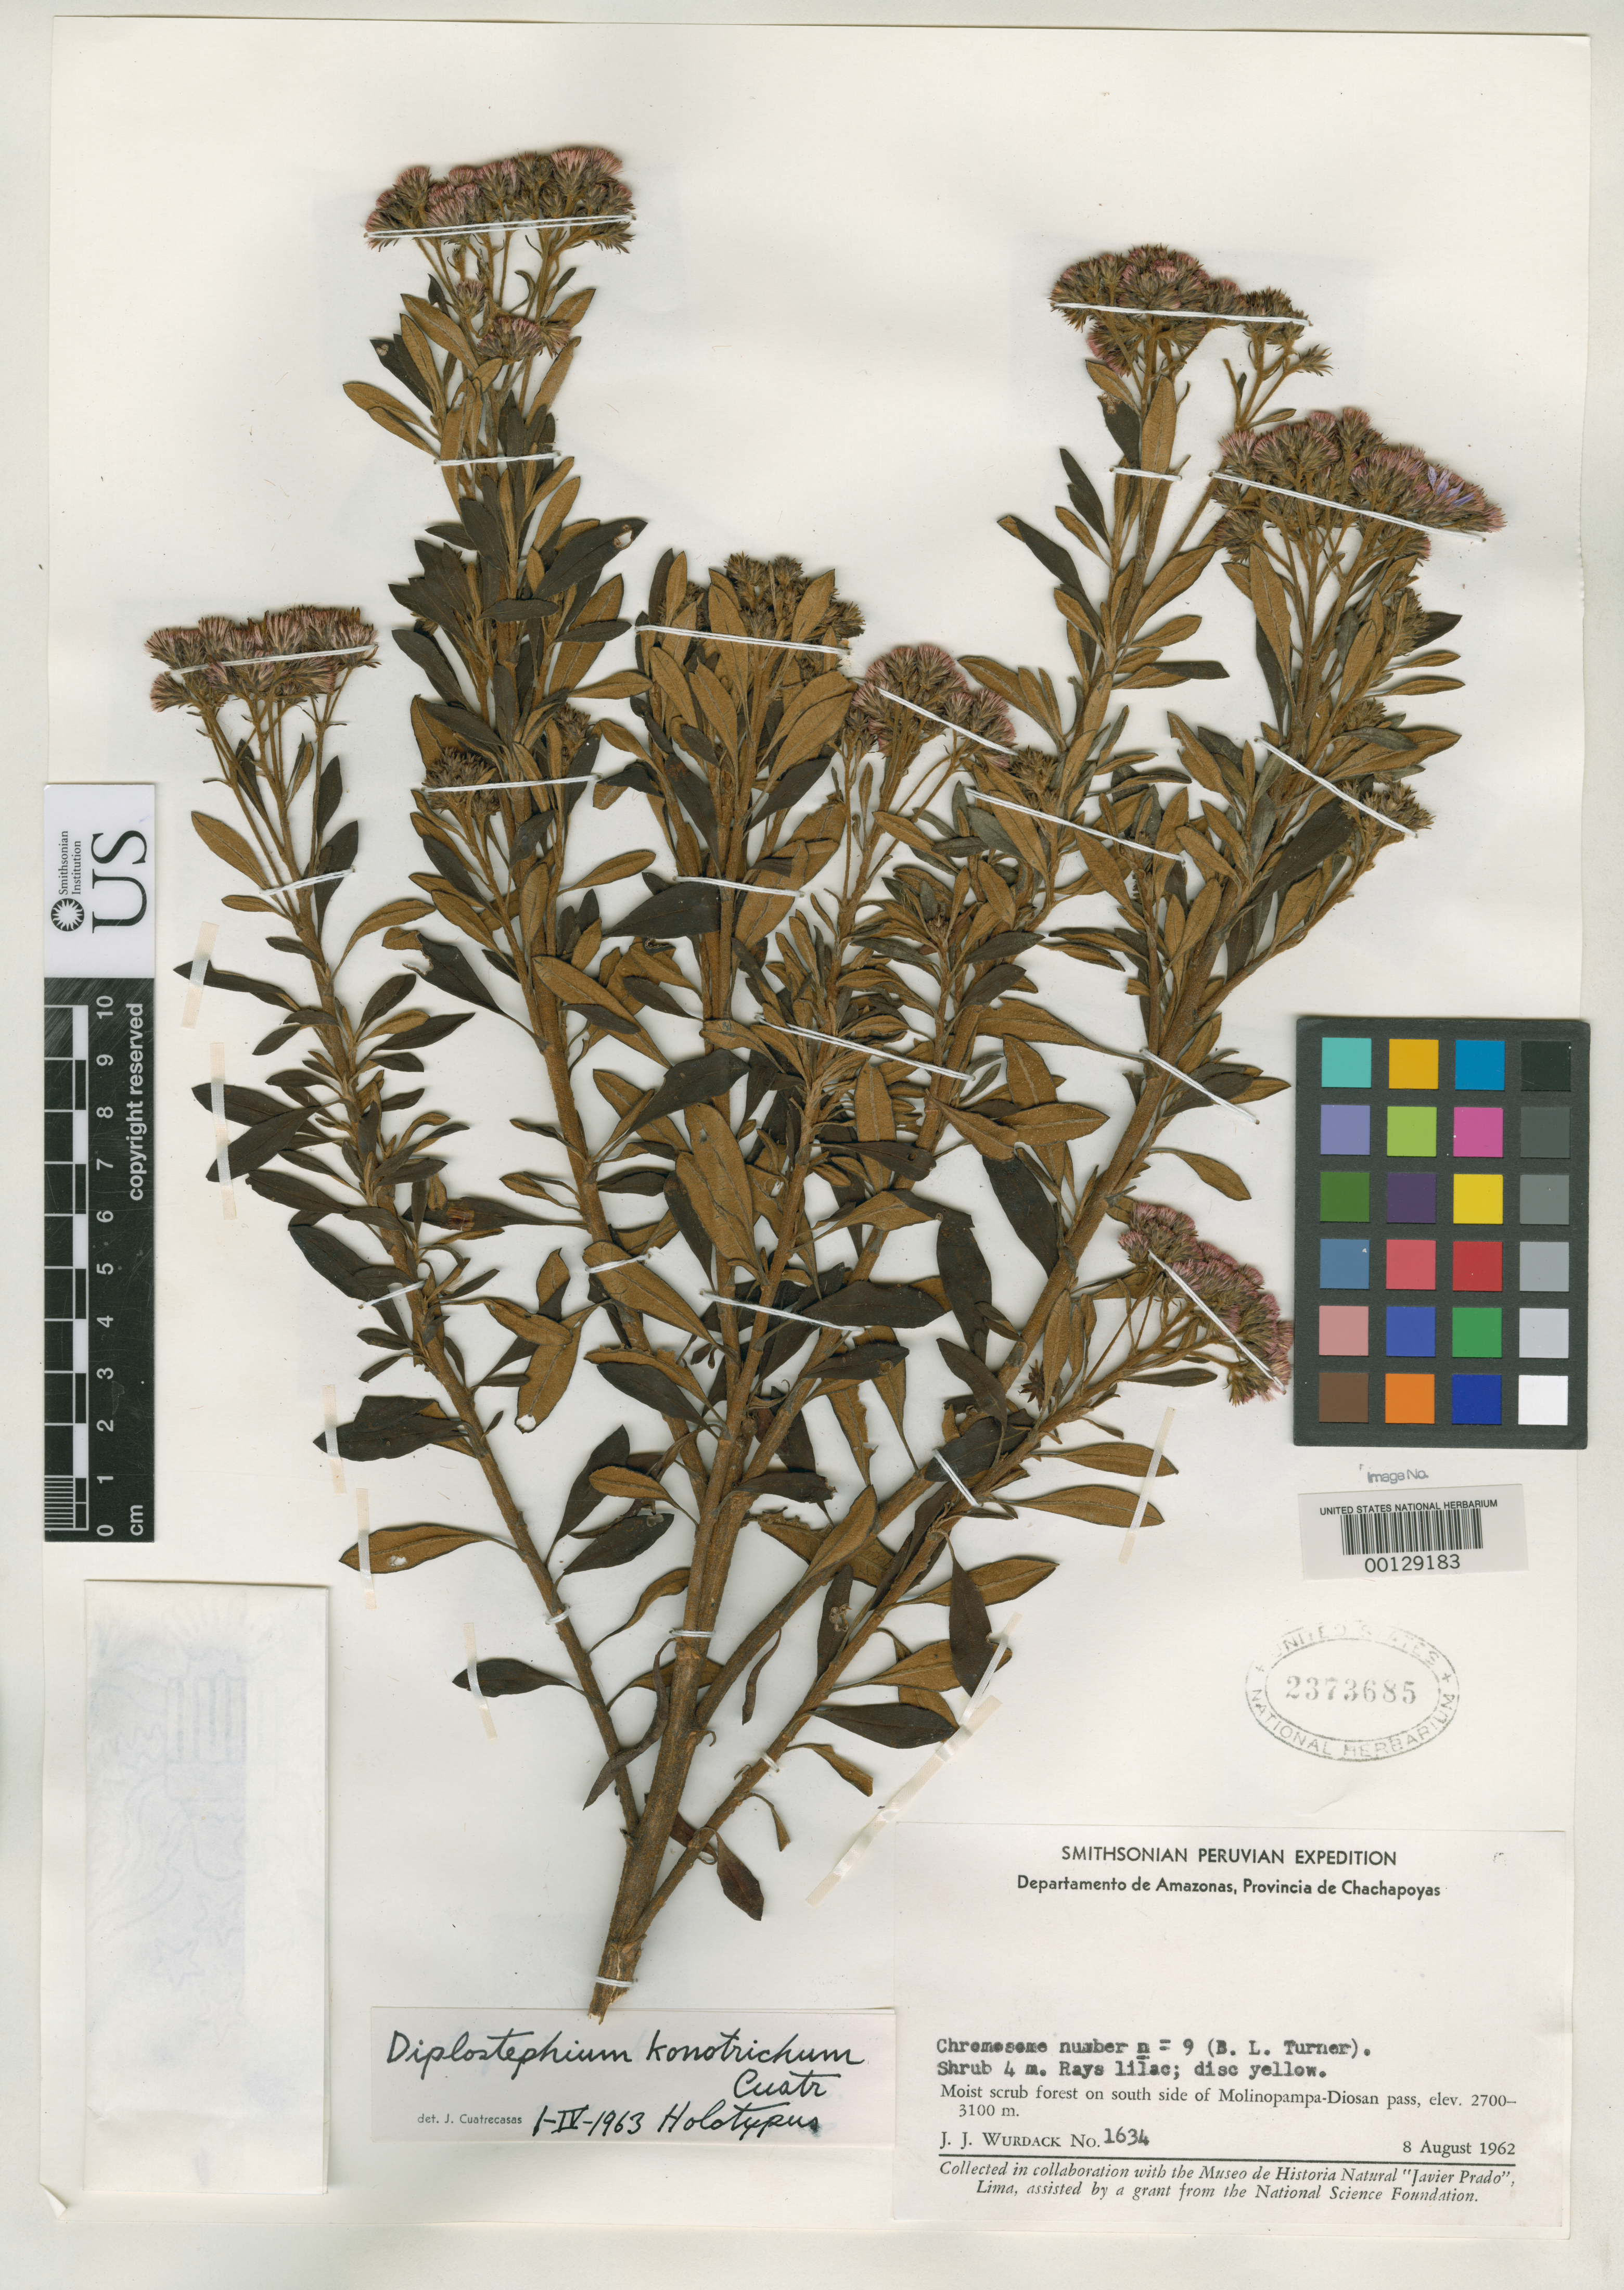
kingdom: Plantae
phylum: Tracheophyta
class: Magnoliopsida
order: Asterales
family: Asteraceae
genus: Diplostephium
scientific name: Diplostephium konotrichum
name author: Cuatrec.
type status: Holotype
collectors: J. J. Wurdack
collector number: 1634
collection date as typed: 08 Aug 1962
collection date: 1962-08-08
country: Peru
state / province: Amazonas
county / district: Chachapoyas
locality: Departamento de Amazonas, Provincia de Chachapoyas. South side of Molinopampa-Diosan pass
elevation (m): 2700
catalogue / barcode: US 2373685